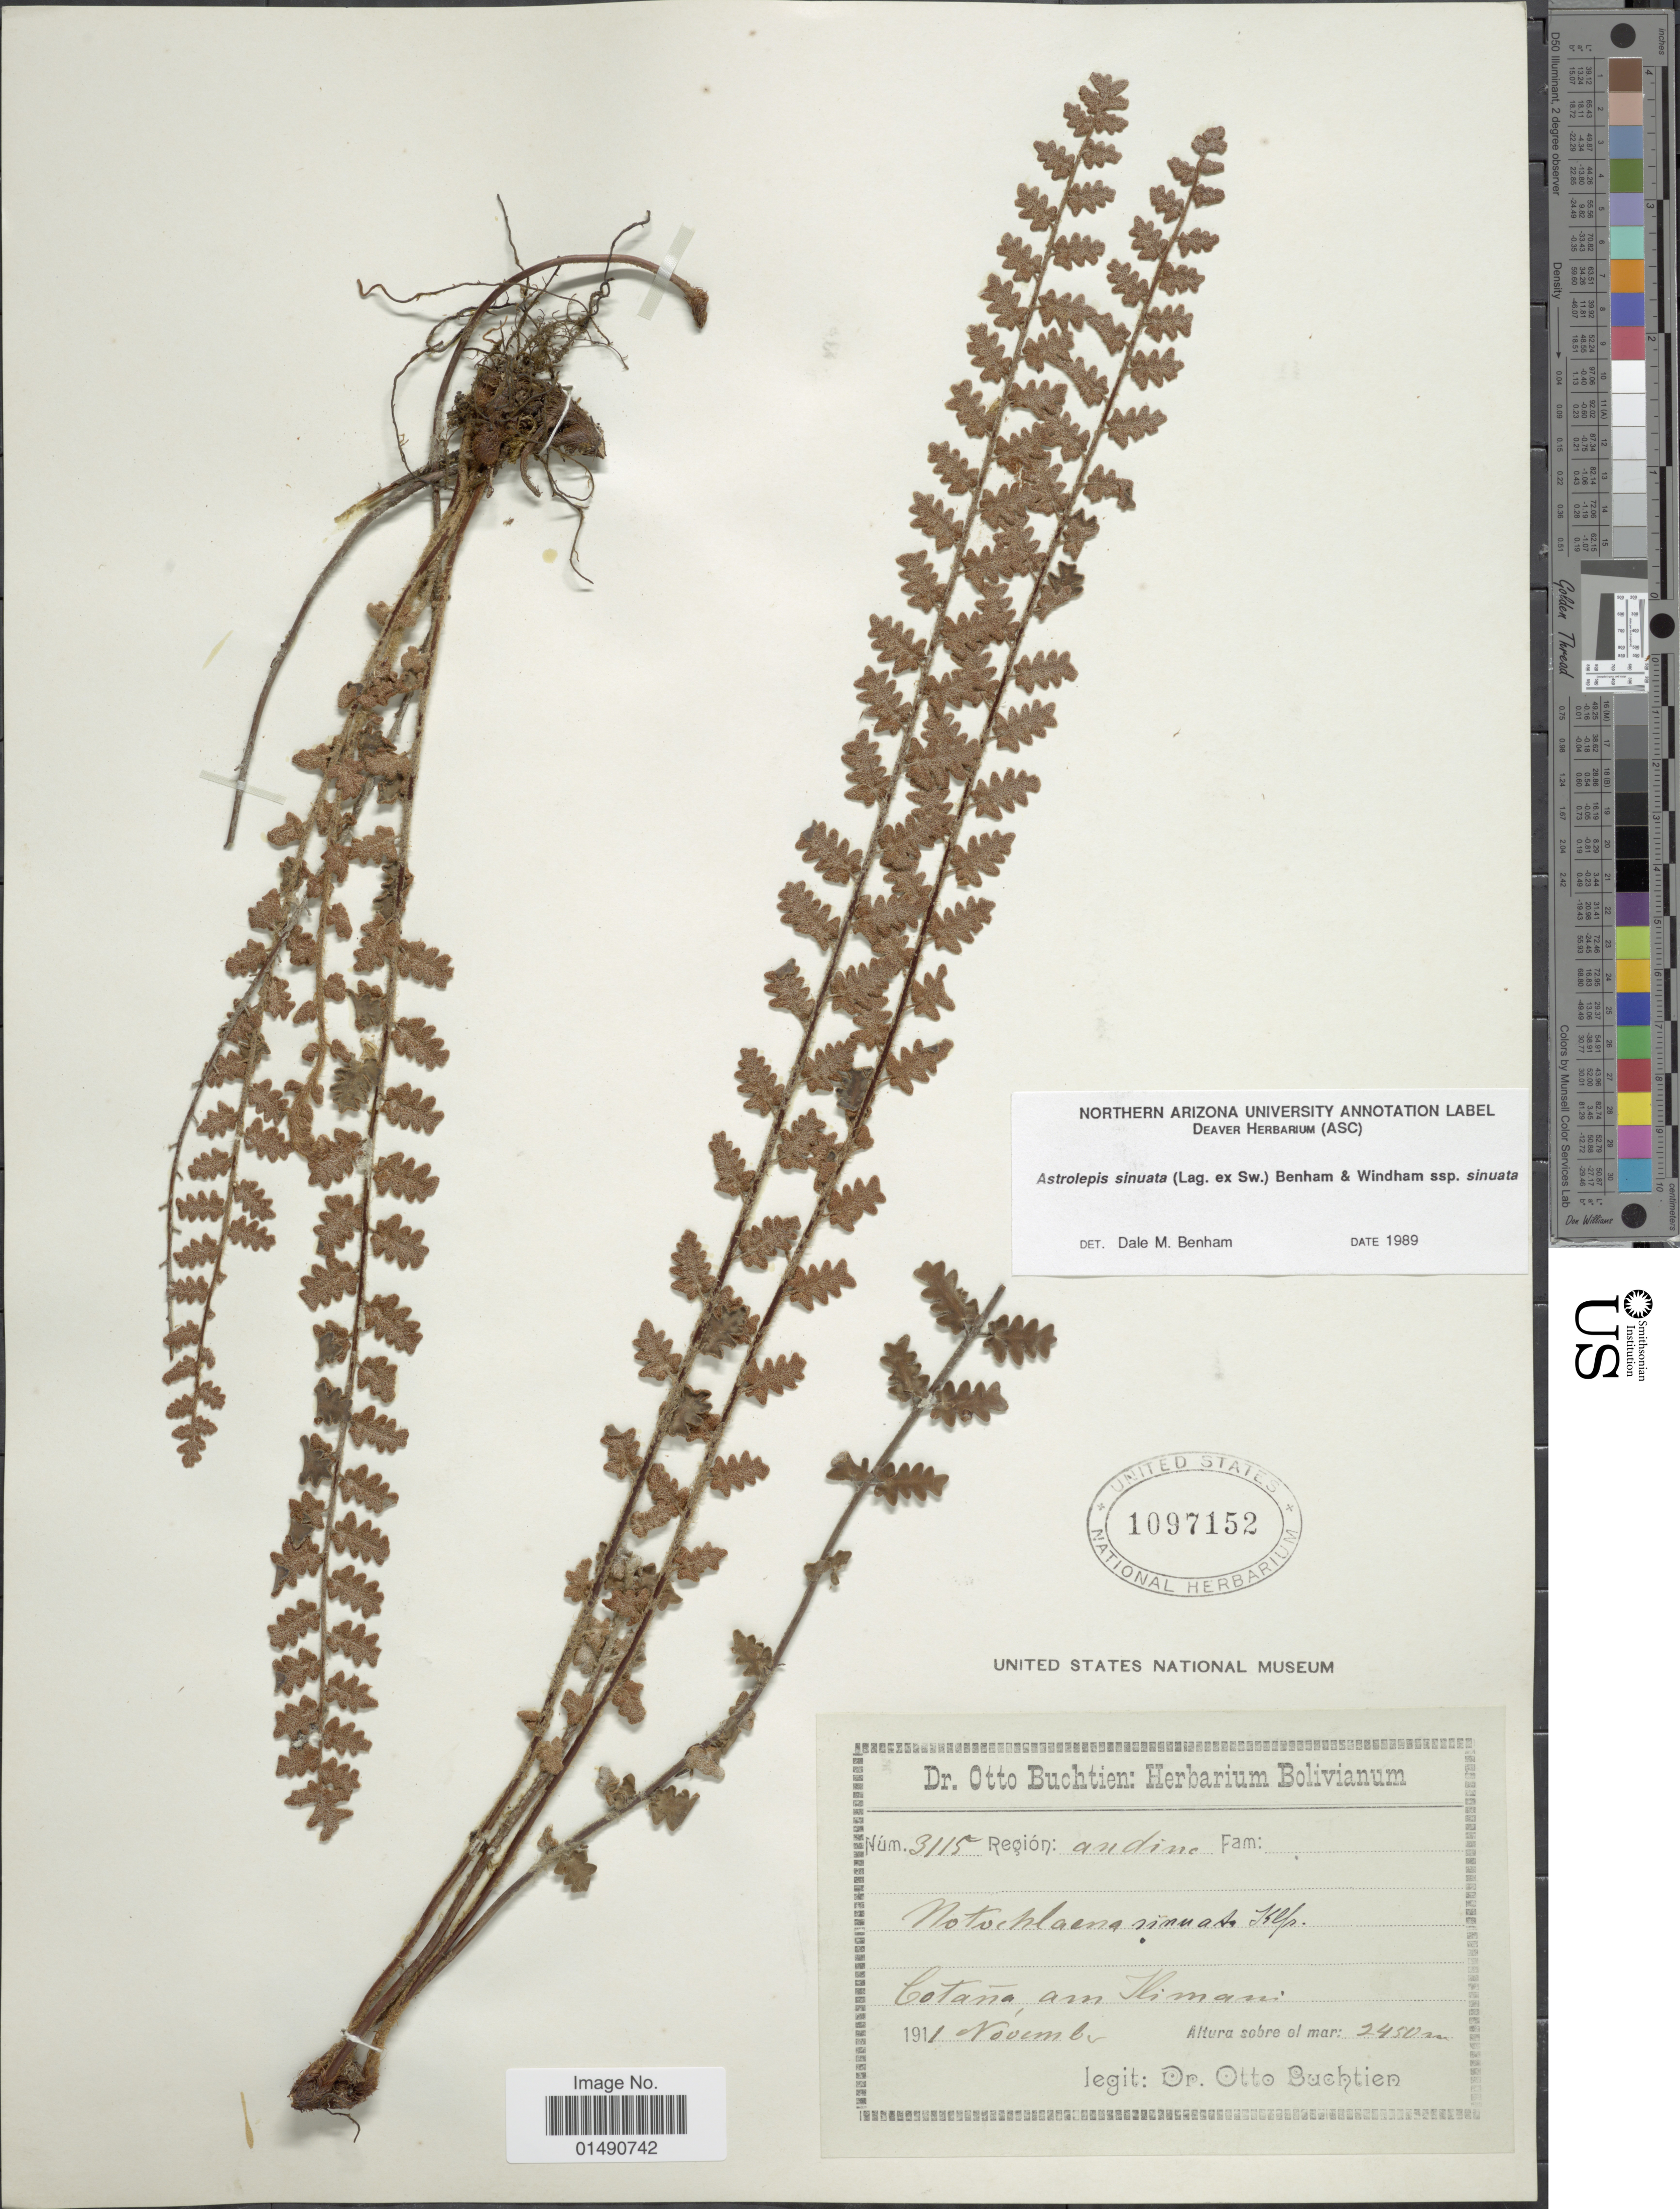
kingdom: Plantae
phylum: Tracheophyta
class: Polypodiopsida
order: Polypodiales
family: Pteridaceae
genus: Astrolepis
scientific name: Astrolepis sinuata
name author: (Lag. ex Sw.) D.M. Benham & Windham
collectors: O. Buchtien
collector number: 3115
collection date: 1911-11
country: Bolivia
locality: Cotana, am Ilimani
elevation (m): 2450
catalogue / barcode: US 1097152